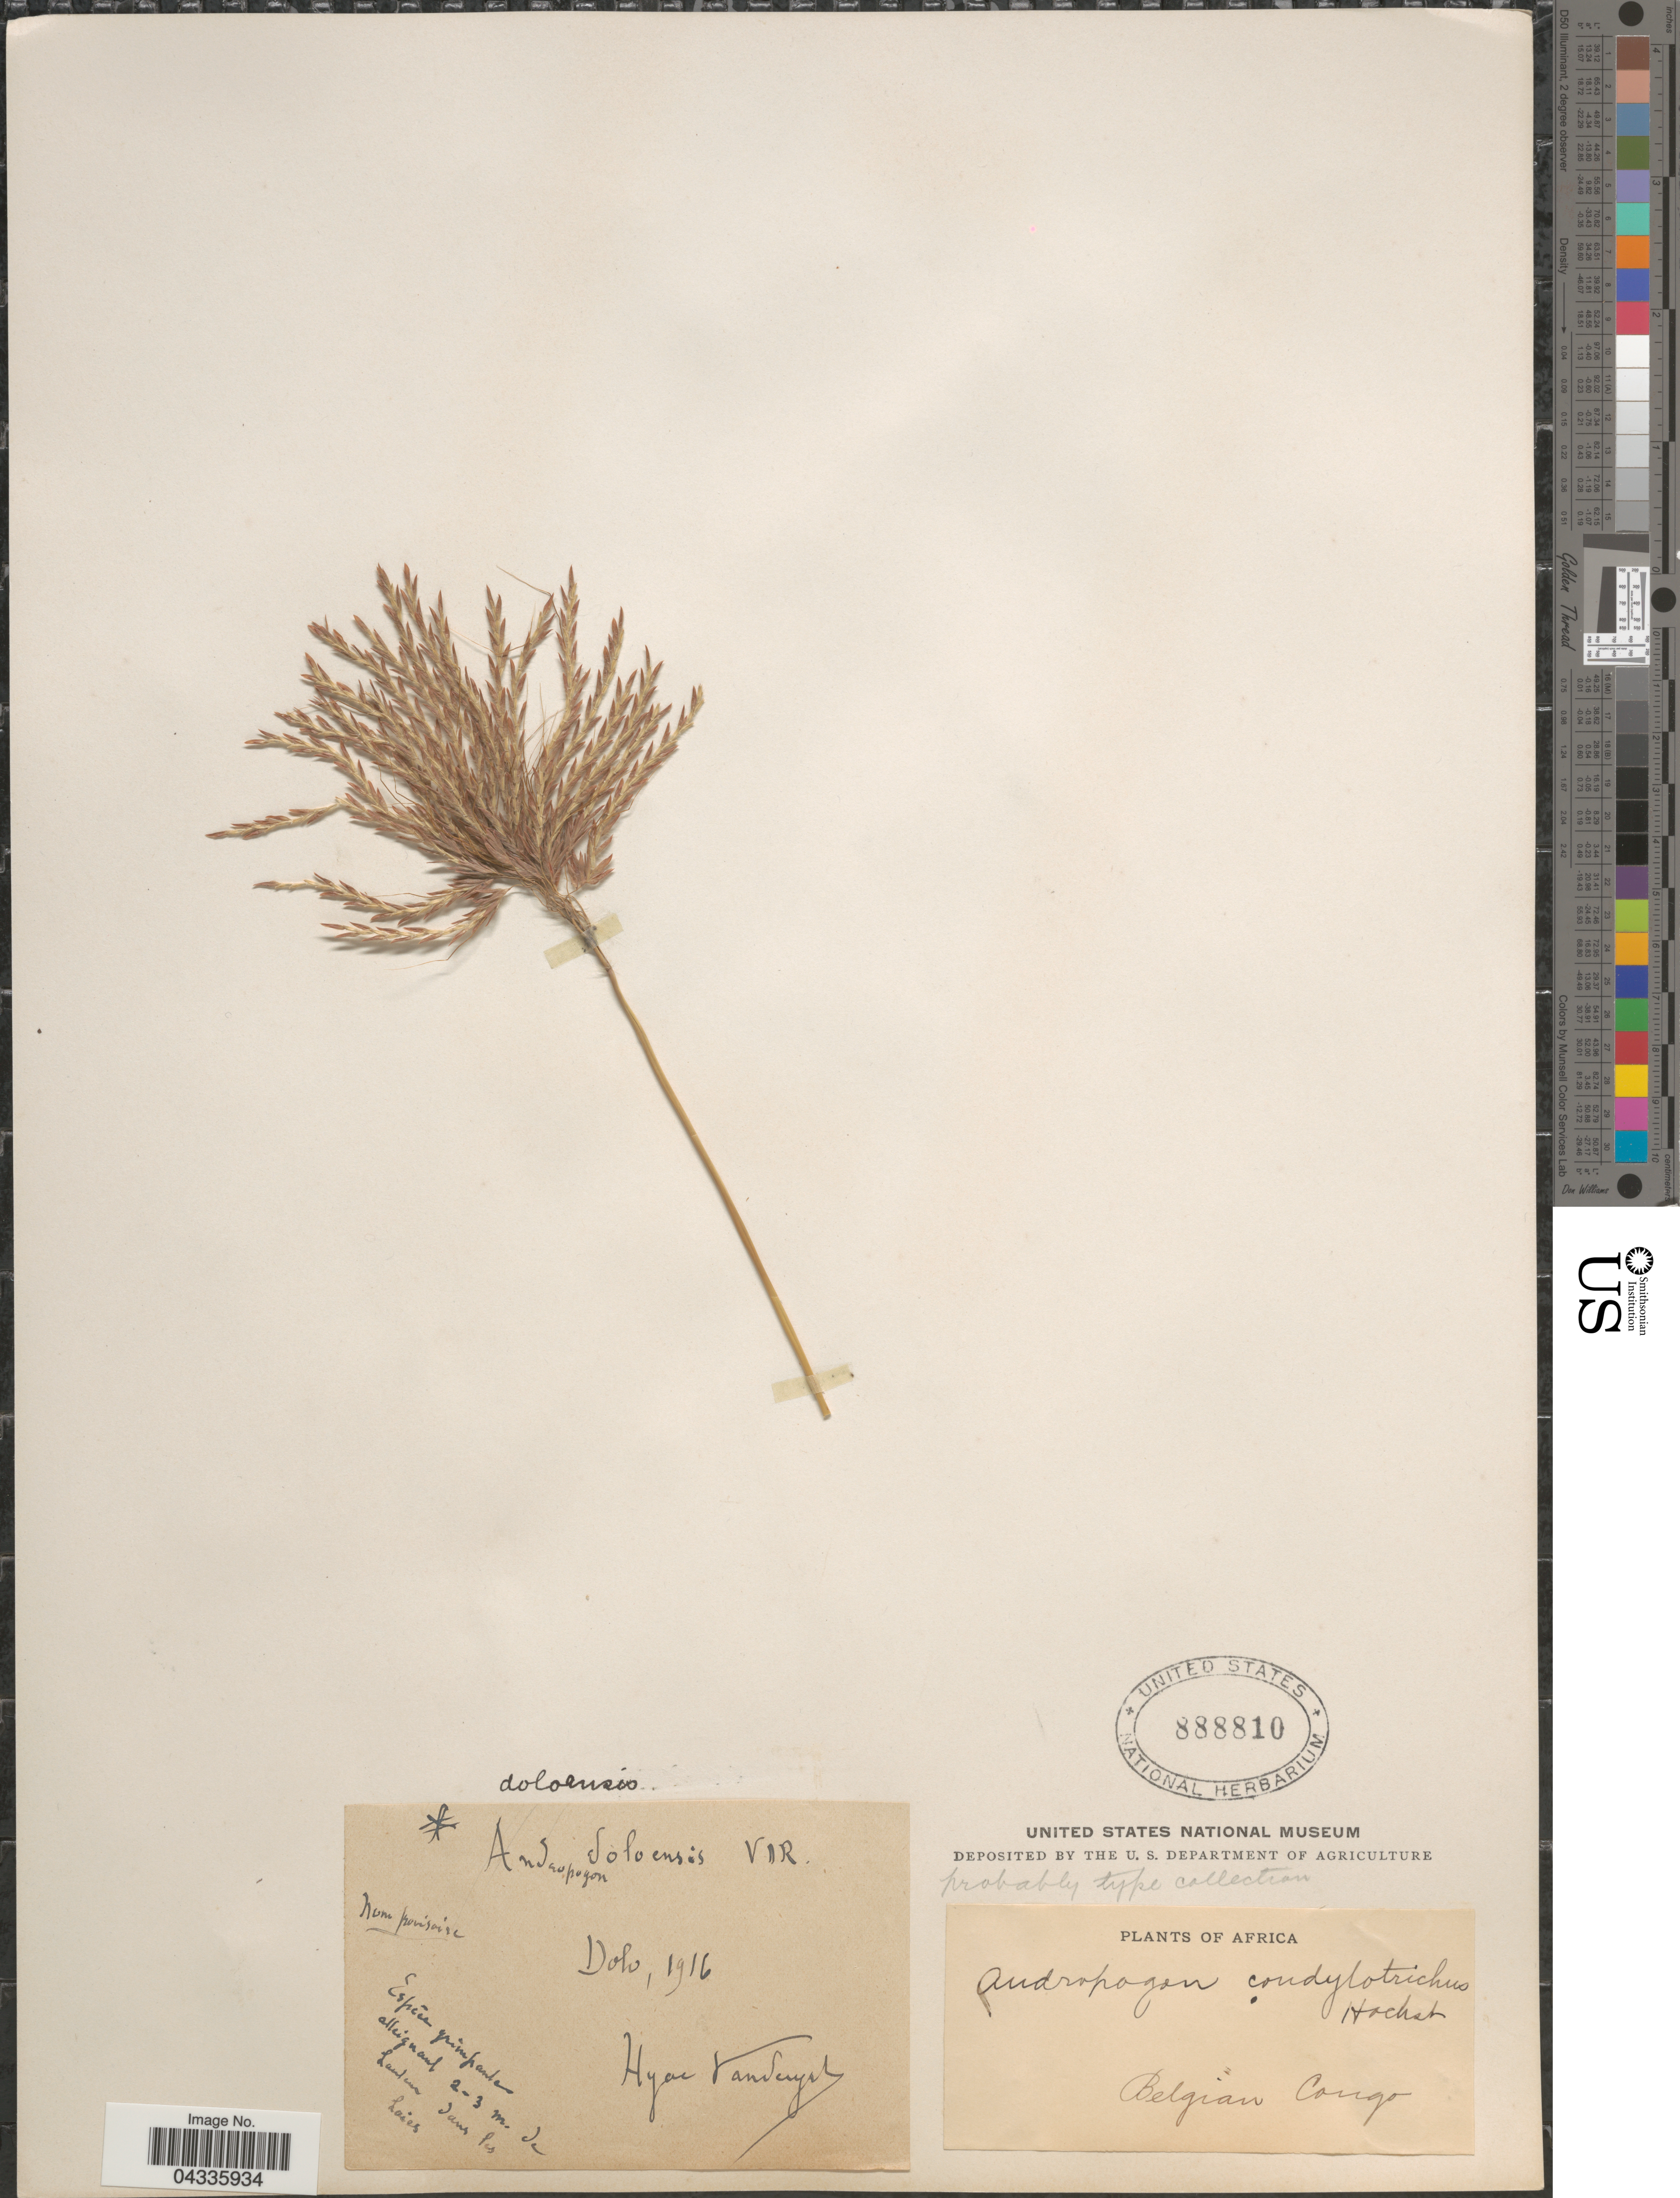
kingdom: Plantae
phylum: Tracheophyta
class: Liliopsida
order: Poales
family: Poaceae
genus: Euclasta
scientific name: Euclasta condylotricha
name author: (Hochst. ex Steud.) Stapf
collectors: H. J. R. Vanderyst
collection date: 1916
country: Congo, Democratic Republic of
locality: Dolo. Belgian Congo.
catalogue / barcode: US 888810